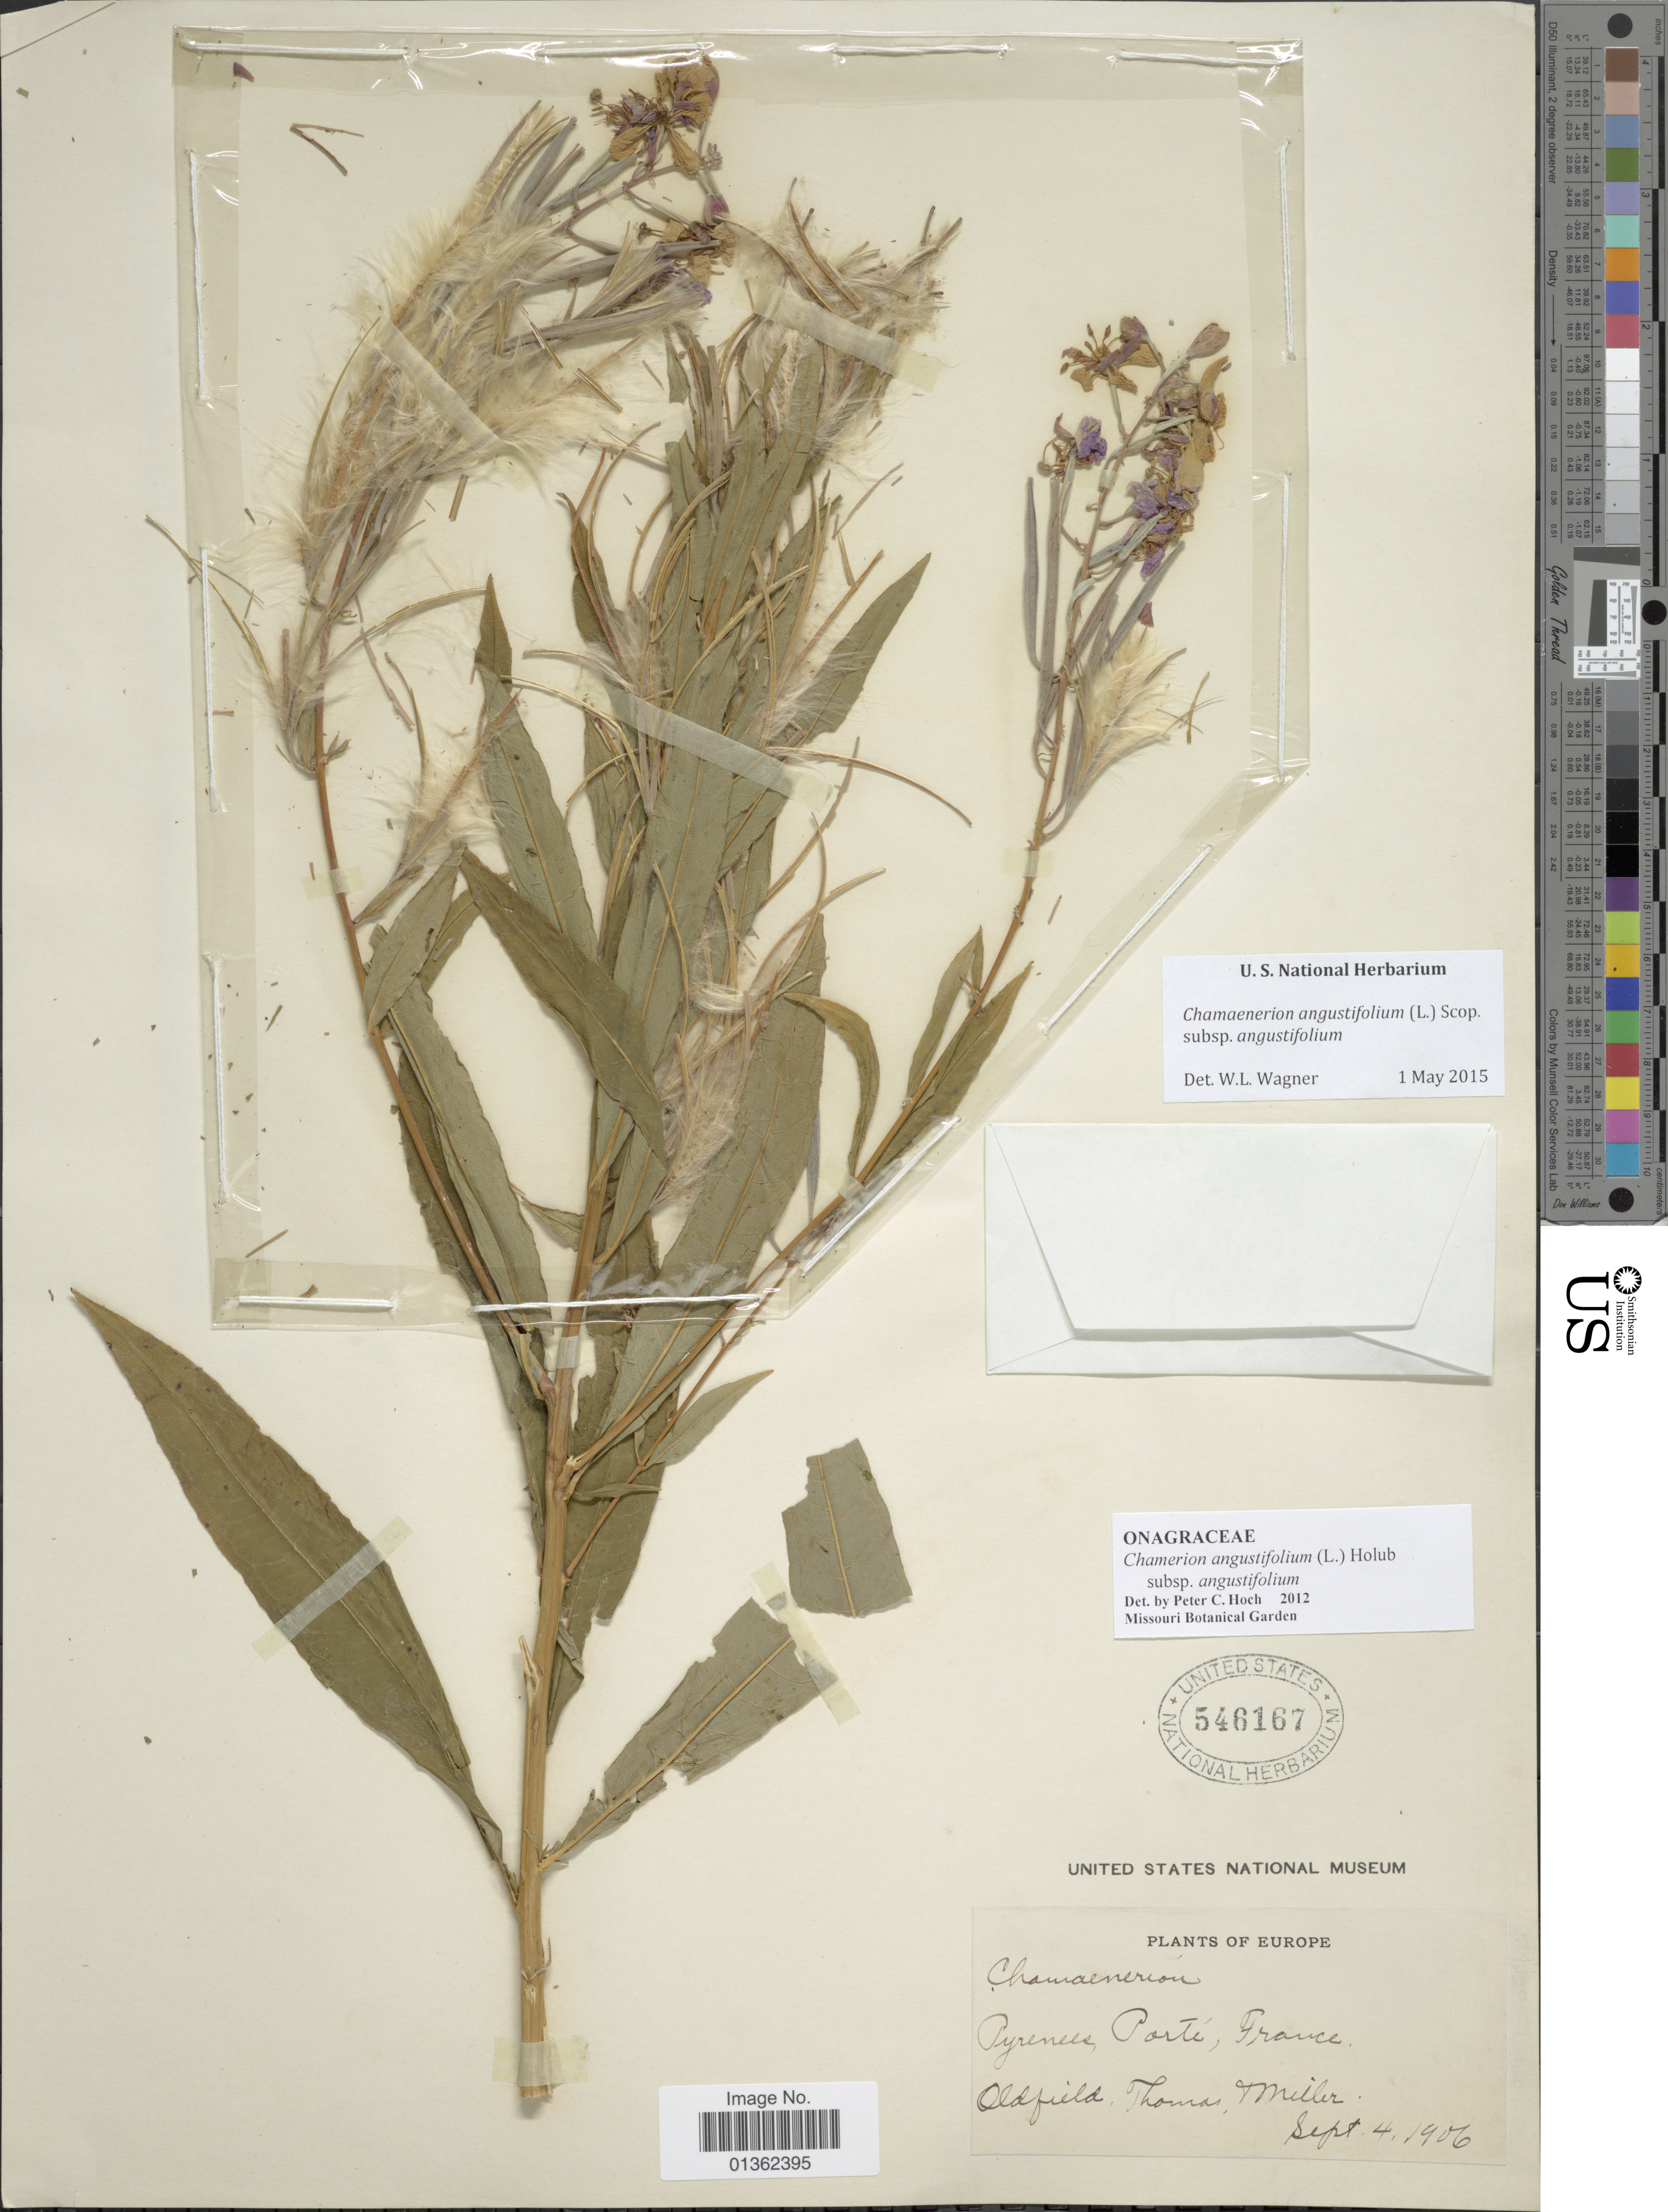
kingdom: Plantae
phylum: Tracheophyta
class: Magnoliopsida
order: Myrtales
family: Onagraceae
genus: Chamaenerion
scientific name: Chamaenerion angustifolium subsp. angustifolium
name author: (L.) Scop.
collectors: Oldfield & Thomas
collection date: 1906-09-04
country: France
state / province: Occitanie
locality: Porté.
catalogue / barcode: US 546167